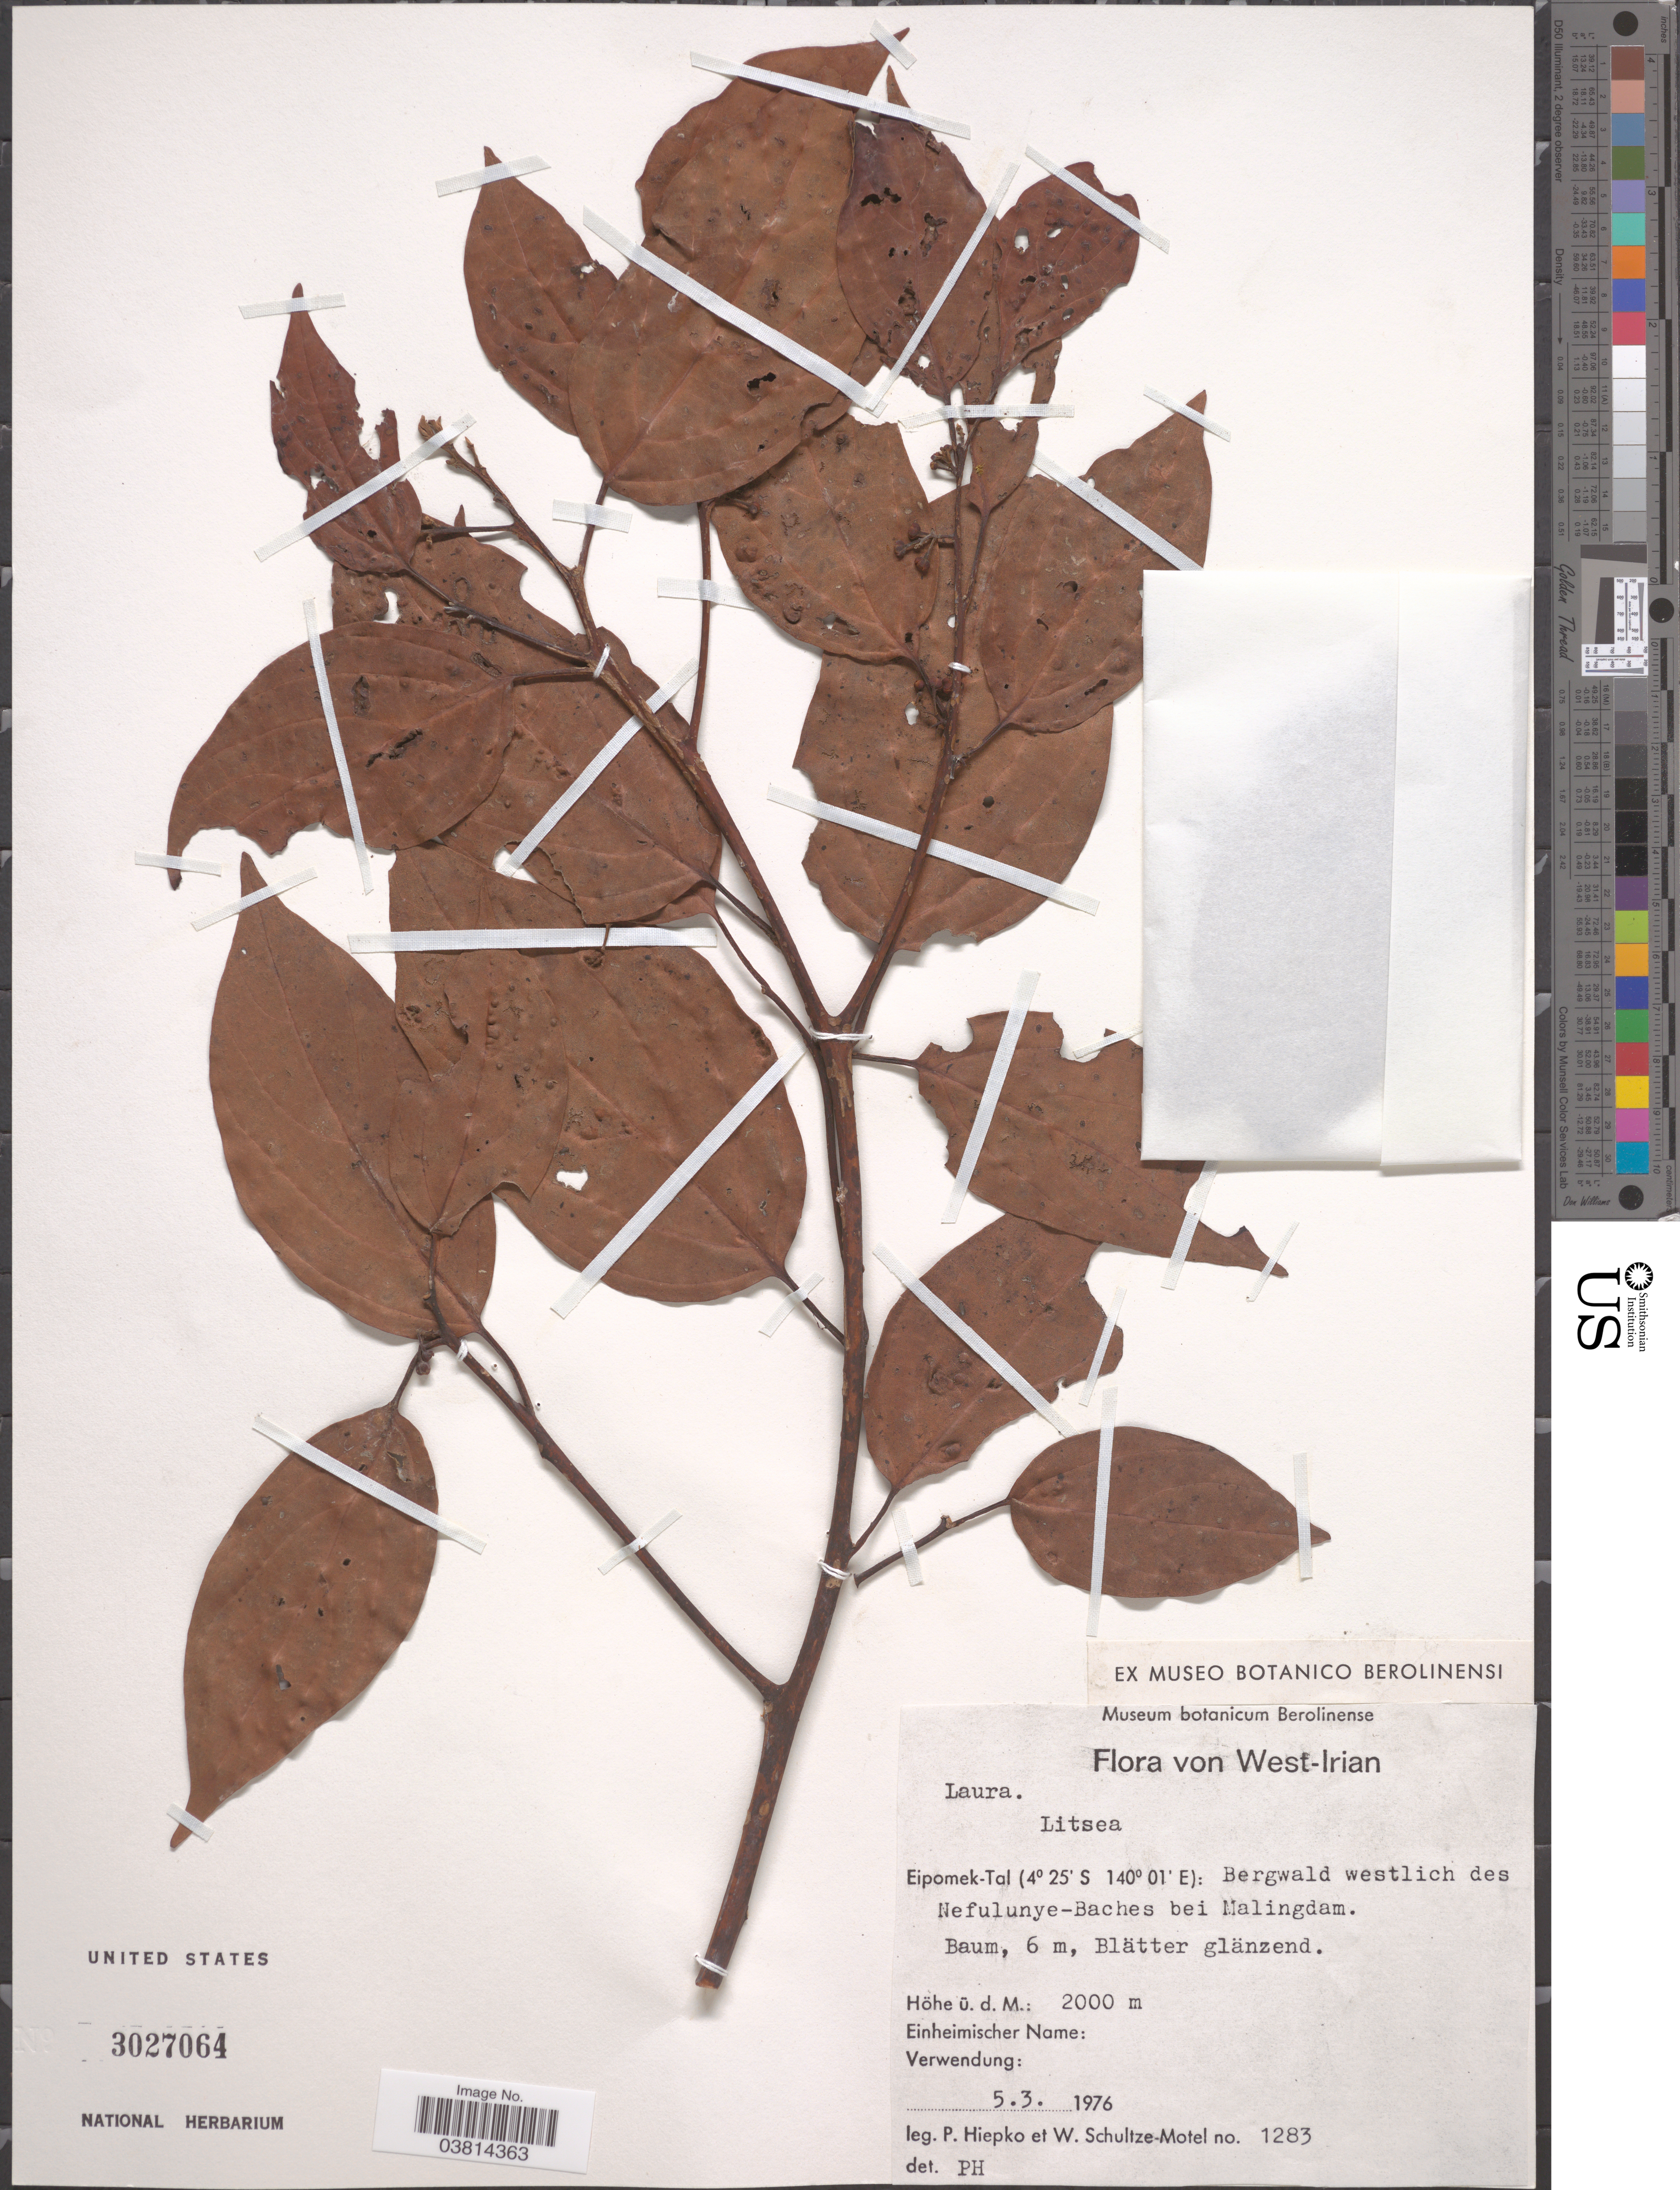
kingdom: Plantae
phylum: Tracheophyta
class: Magnoliopsida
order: Laurales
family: Lauraceae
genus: Litsea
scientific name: Litsea sp.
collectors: P. H. Hiepko & W. Schultze-Motel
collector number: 1283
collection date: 1976-03-05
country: Indonesia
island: New Guinea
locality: West-Irian. Eipomek-Tal: Bergwald westlich des Nefulunye-Baches bei Malingdan.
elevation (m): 2000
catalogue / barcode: US 3027064